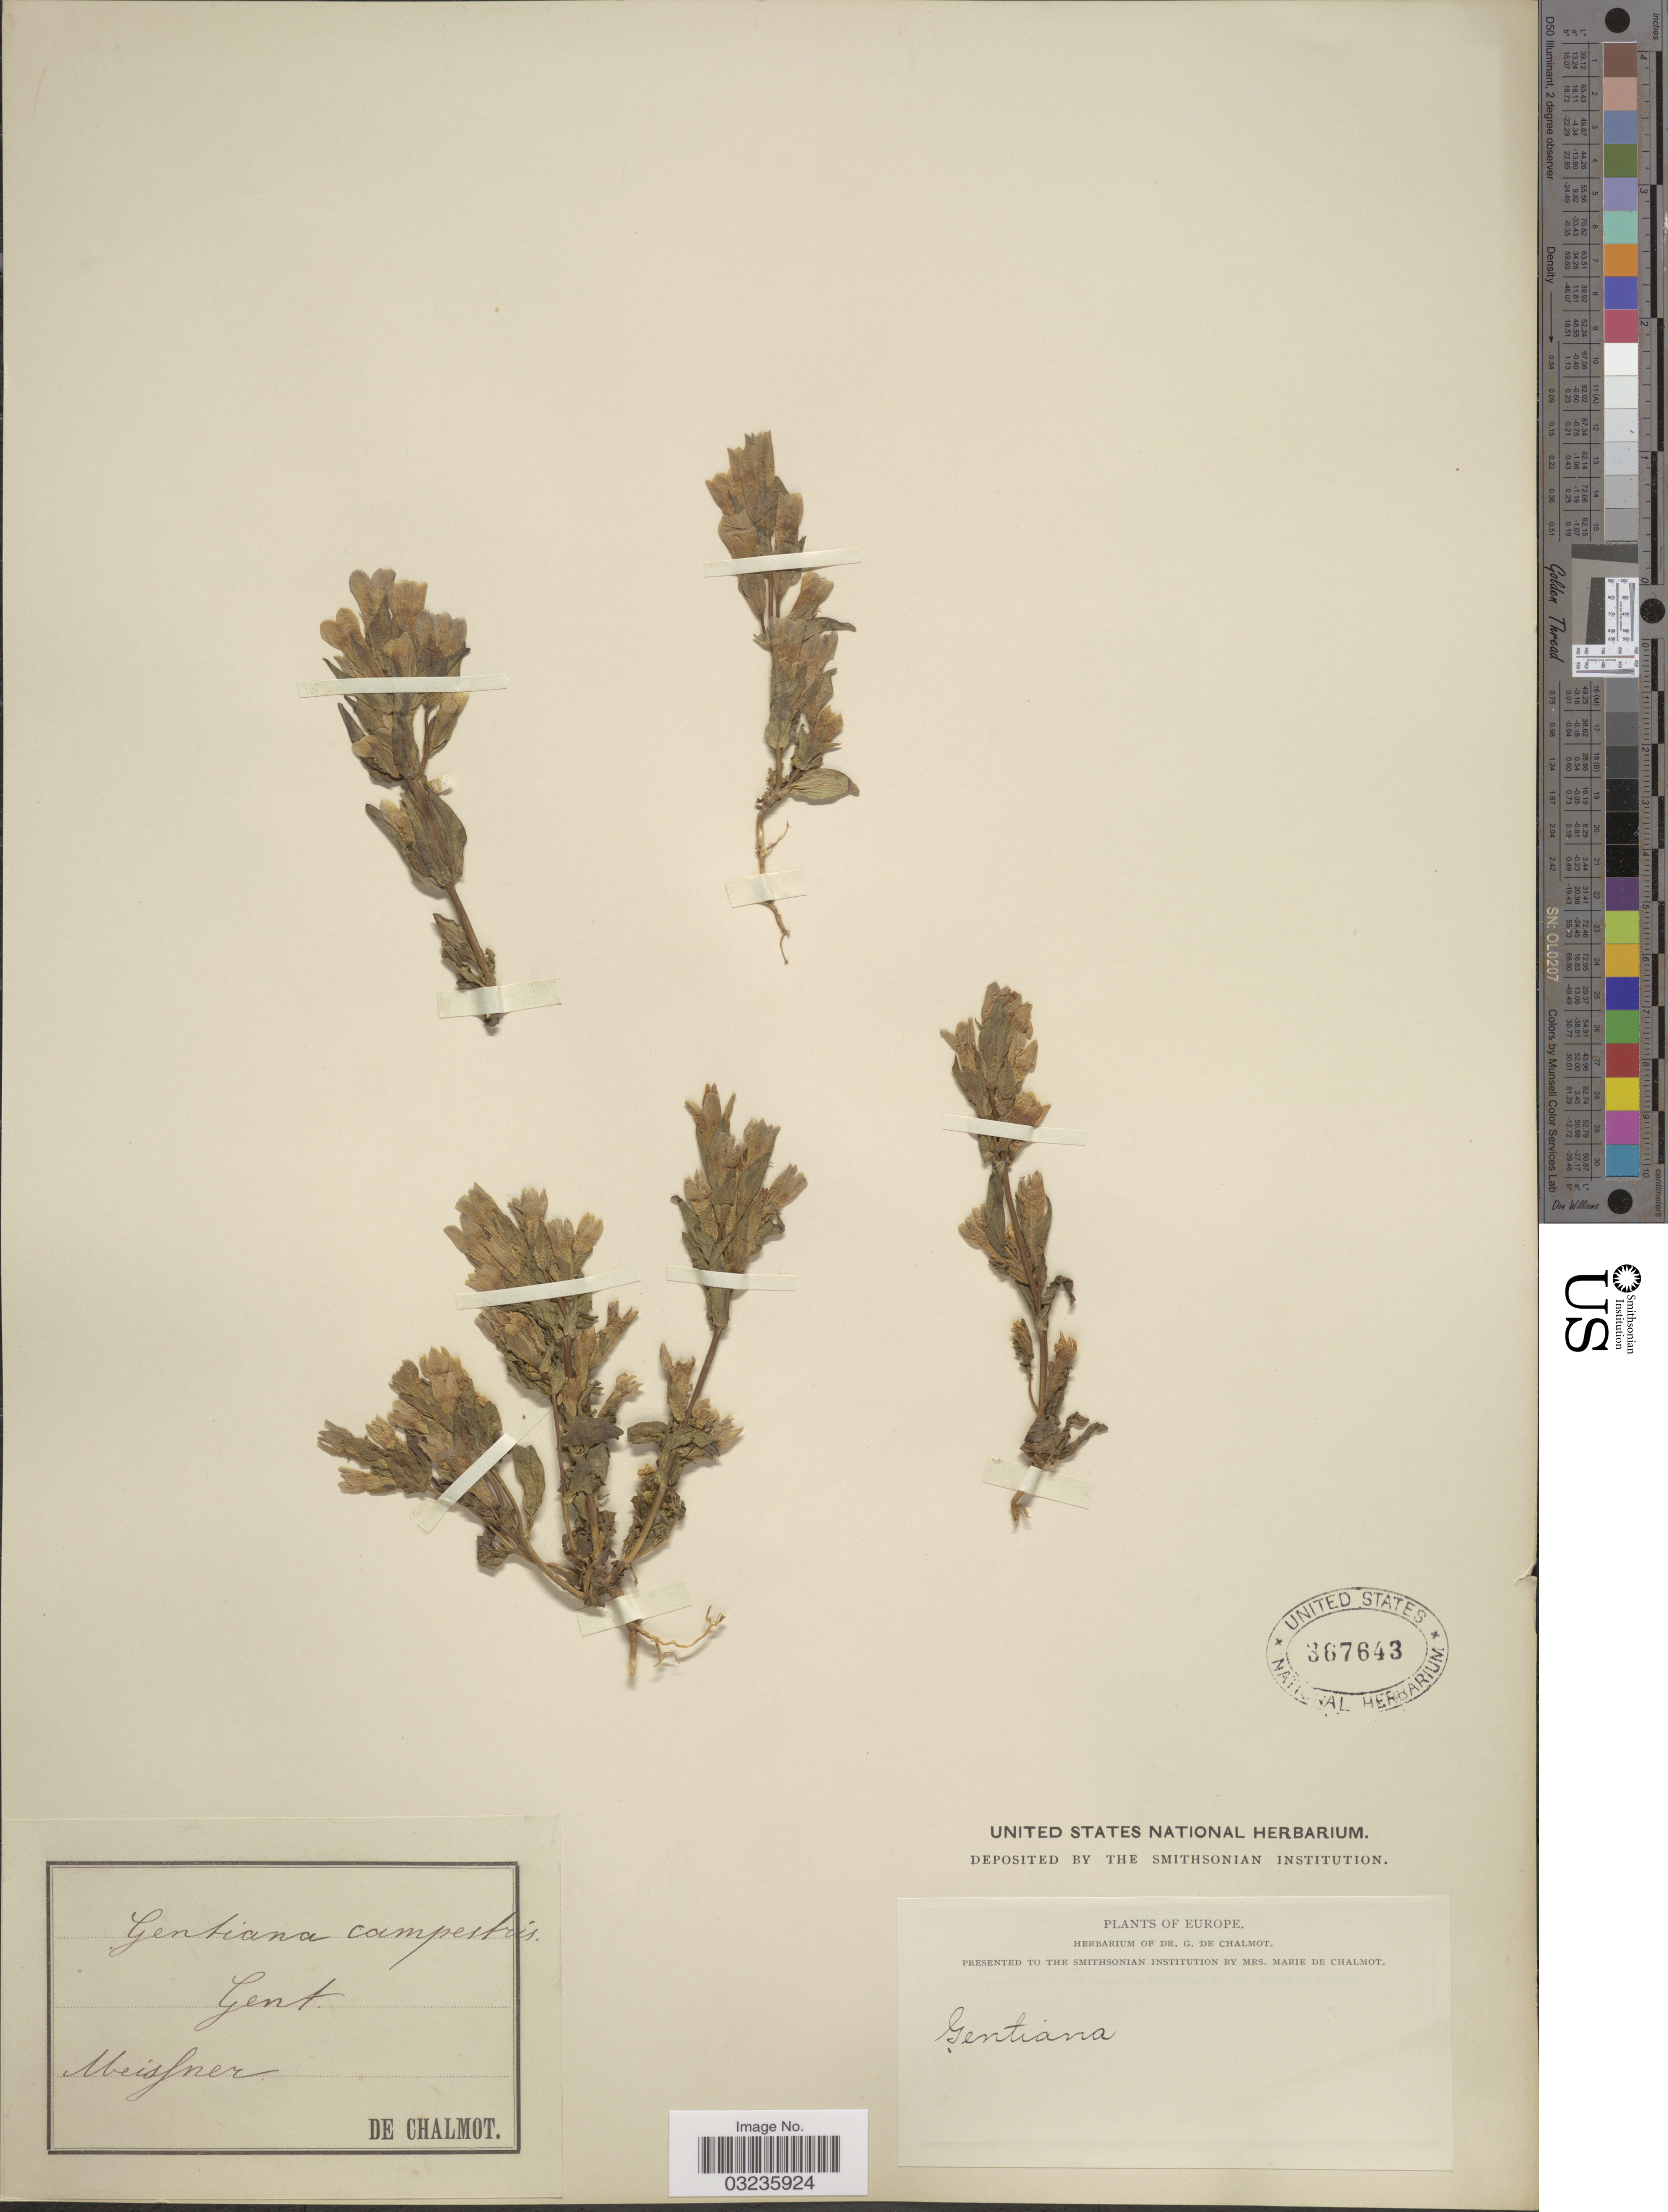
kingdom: Plantae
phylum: Tracheophyta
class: Magnoliopsida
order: Gentianales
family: Gentianaceae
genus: Gentiana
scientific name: Gentiana campestris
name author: L.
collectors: G. de Chalmot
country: Germany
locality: Europe. Meissner.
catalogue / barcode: US 367643